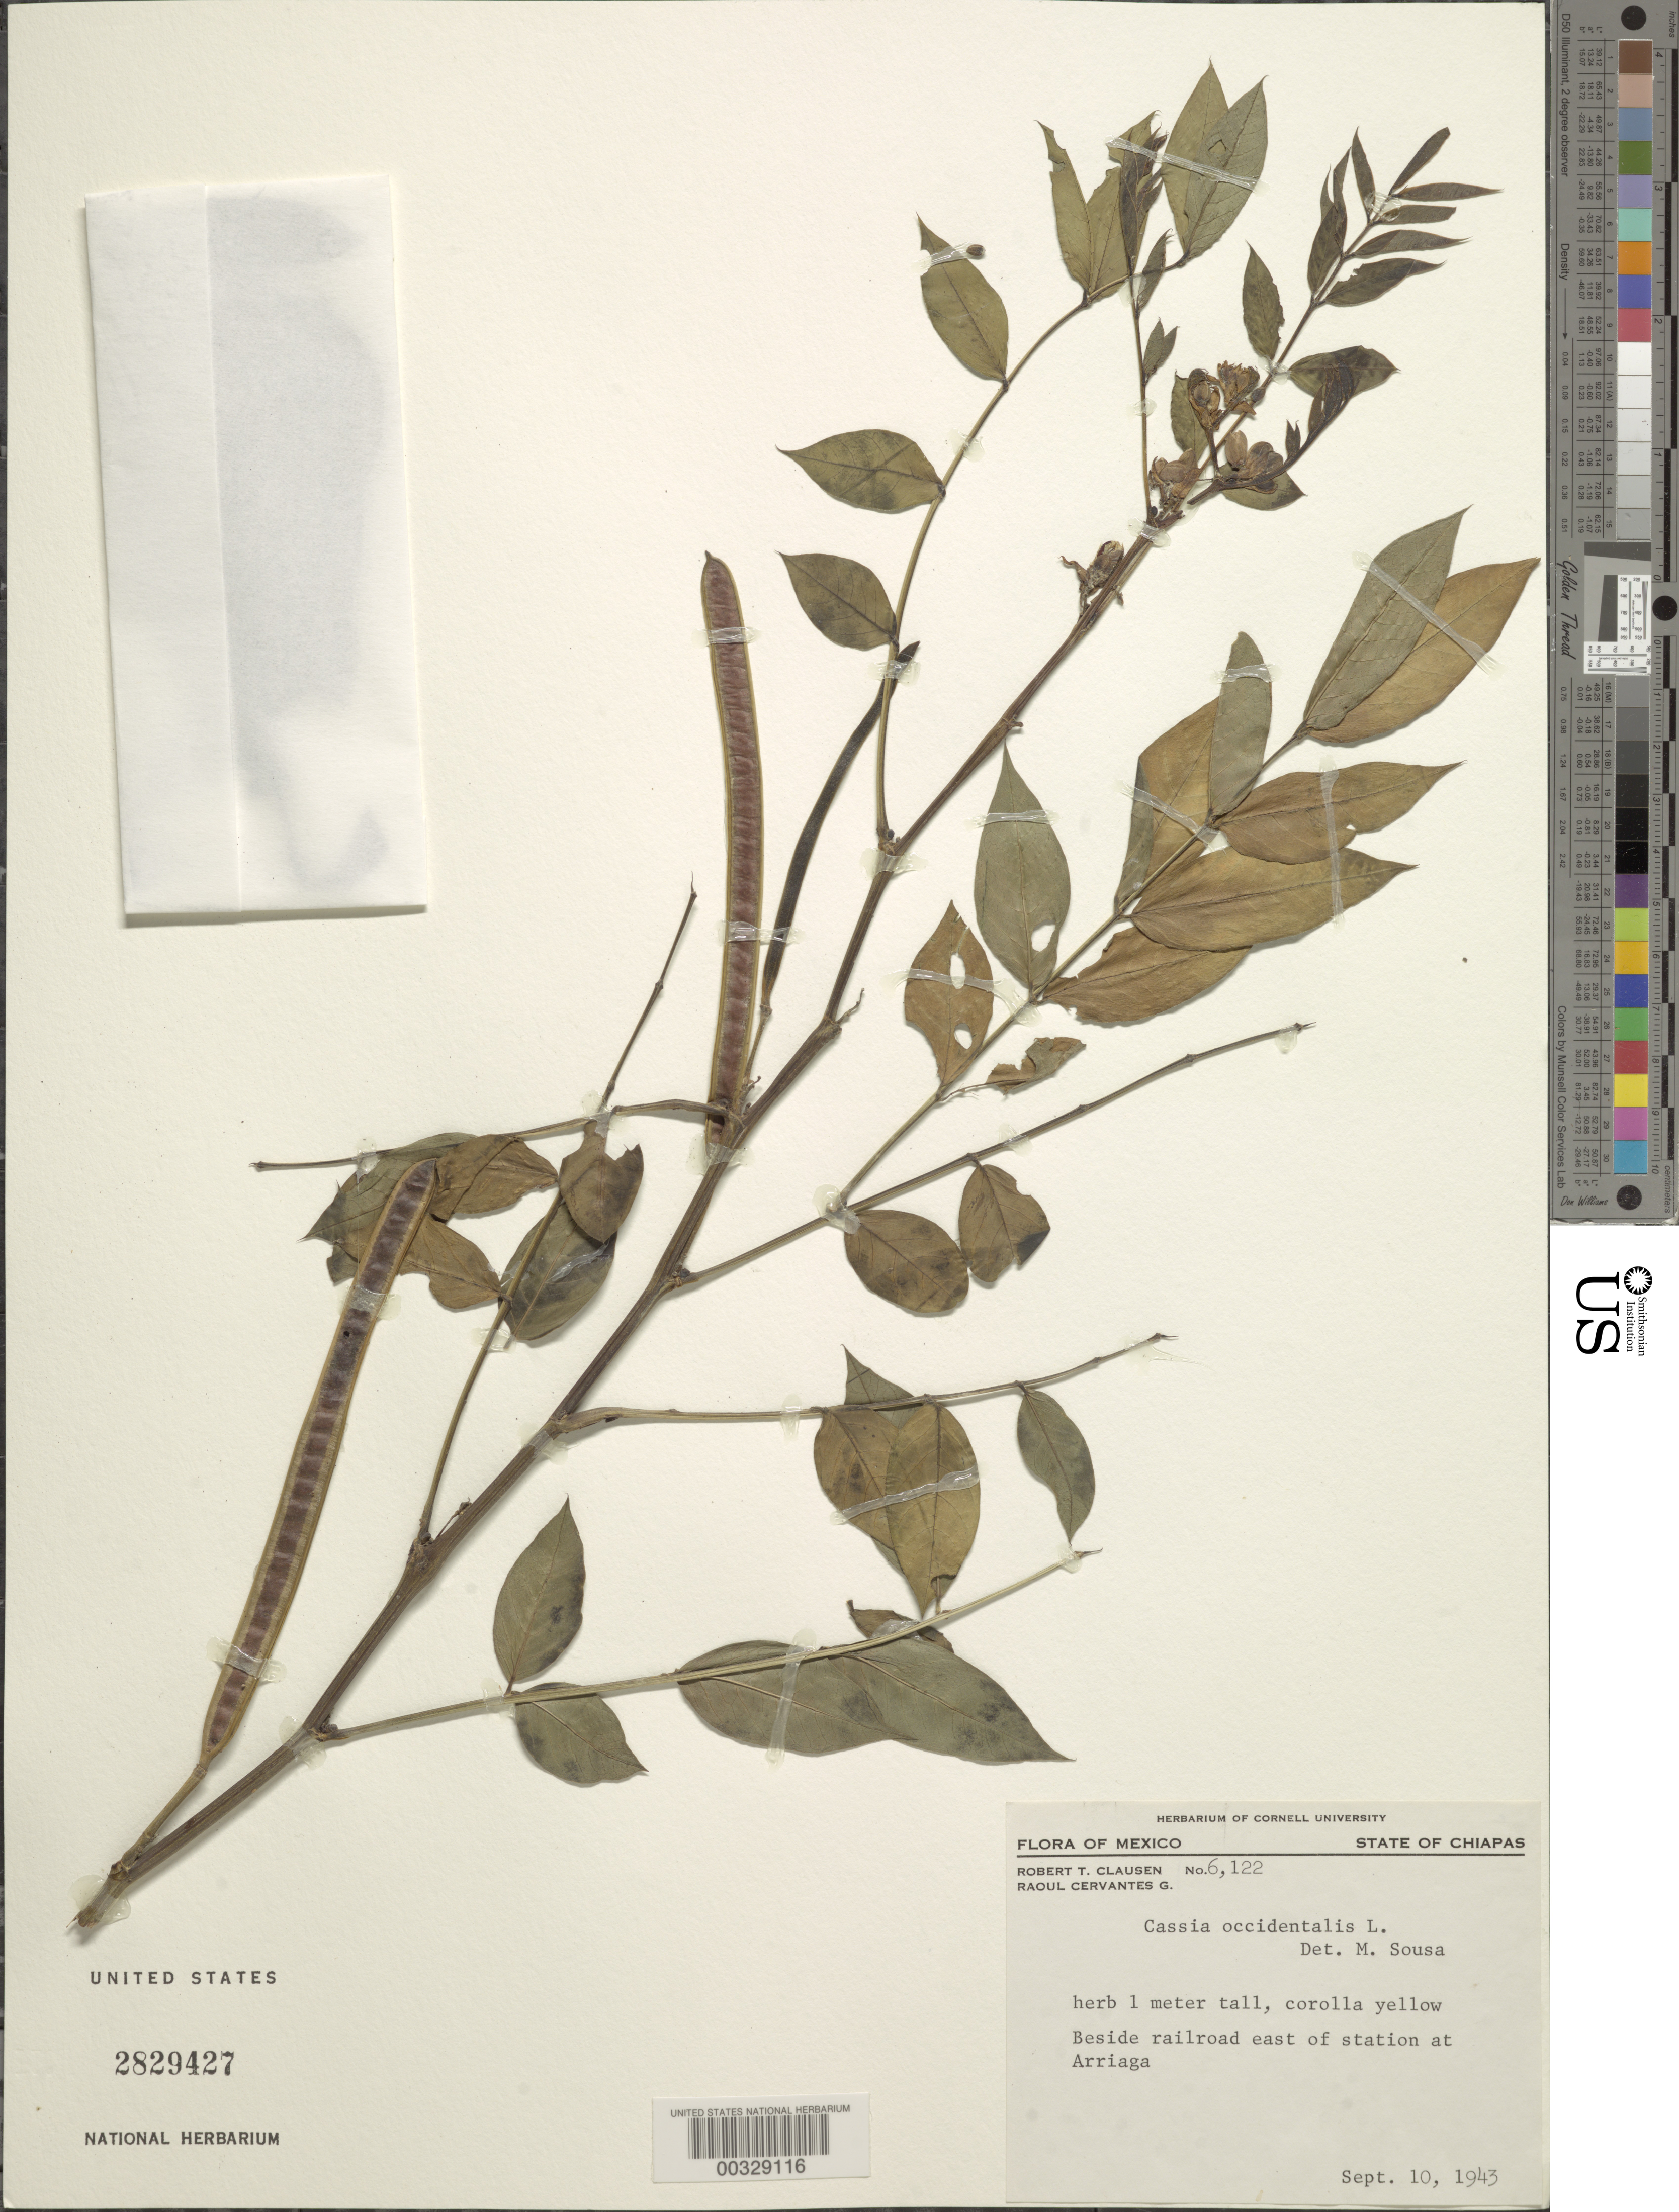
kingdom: Plantae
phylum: Tracheophyta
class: Magnoliopsida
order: Fabales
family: Fabaceae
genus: Senna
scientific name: Senna occidentalis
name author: (L.) Link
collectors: R. T. Clausen & R. Cervantes G.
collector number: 6122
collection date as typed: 10 Sep 1943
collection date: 1943-09-10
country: Mexico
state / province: Chiapas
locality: Beside railroad E of station at Arriaga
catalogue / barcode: US 2829427